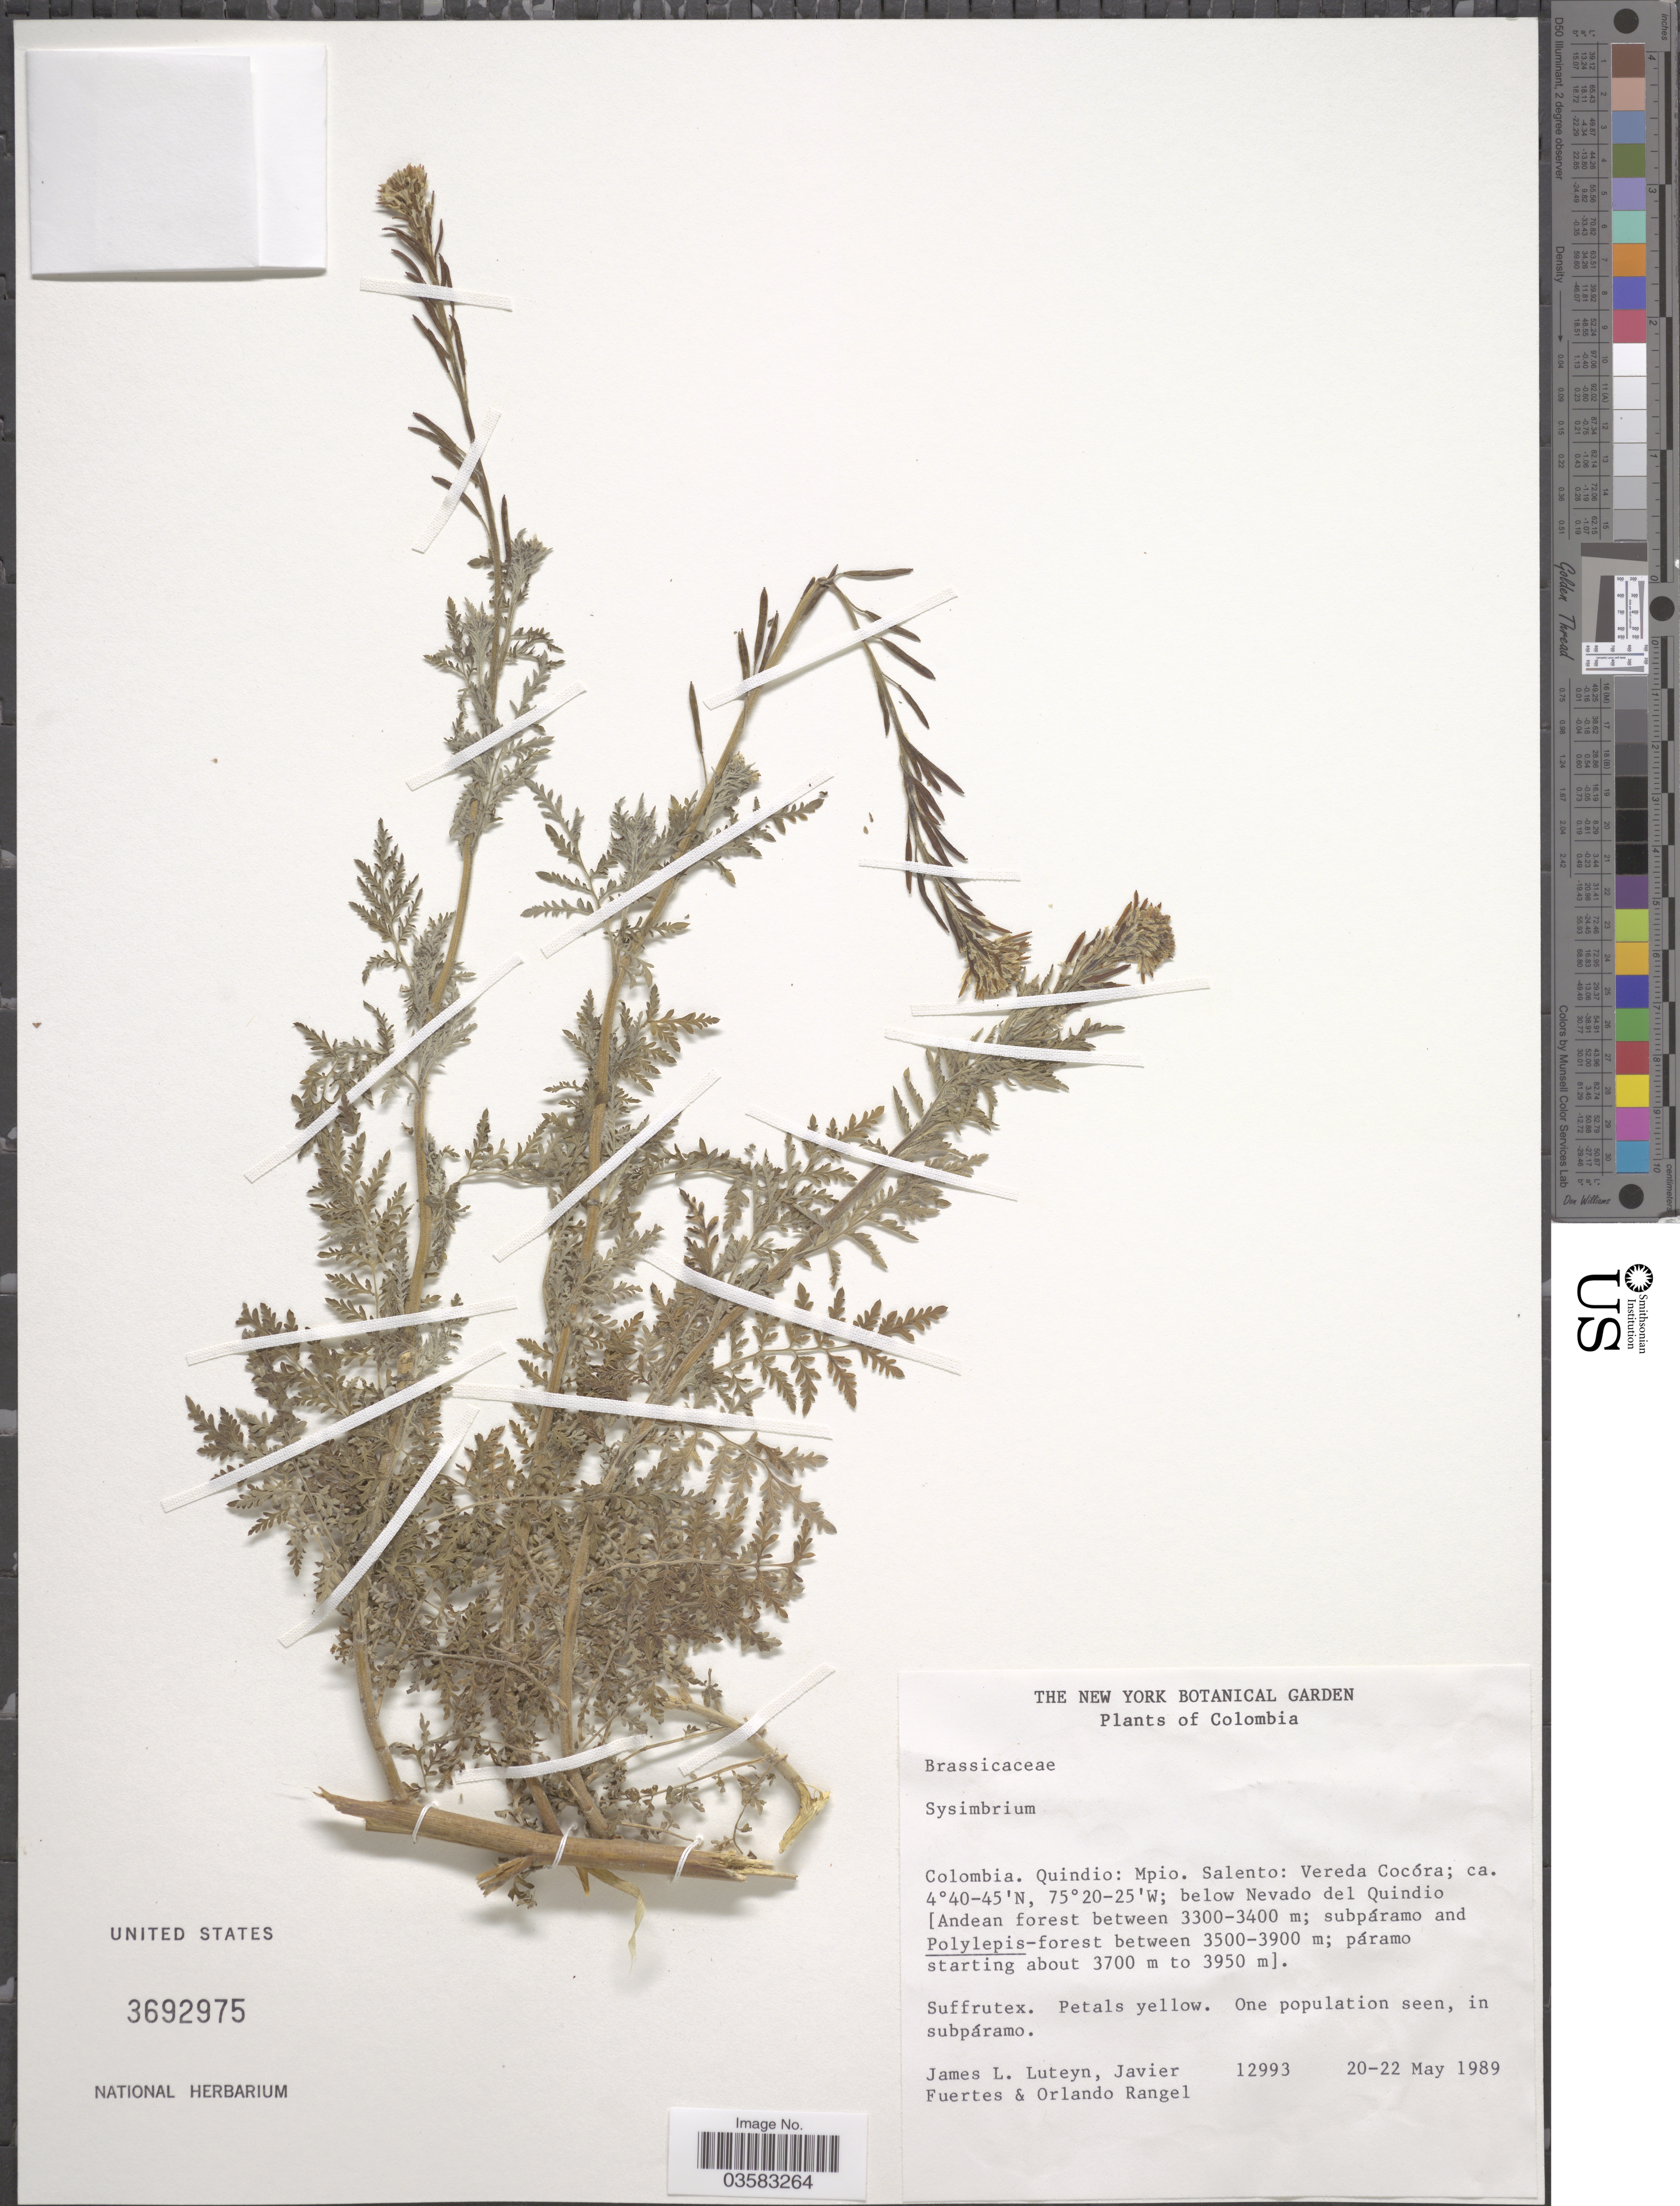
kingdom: Plantae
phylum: Tracheophyta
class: Magnoliopsida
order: Brassicales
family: Brassicaceae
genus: Sisymbrium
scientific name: Sisymbrium sp.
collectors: J. L. Luteyn, J. Fuertes & O. Rangel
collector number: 12993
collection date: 1989-05-20/1989-05-22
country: Colombia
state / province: Quindío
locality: Mpio. Salento: Vereda Cocóra; below Nevado del Quindio.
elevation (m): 3300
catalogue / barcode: US 3692975